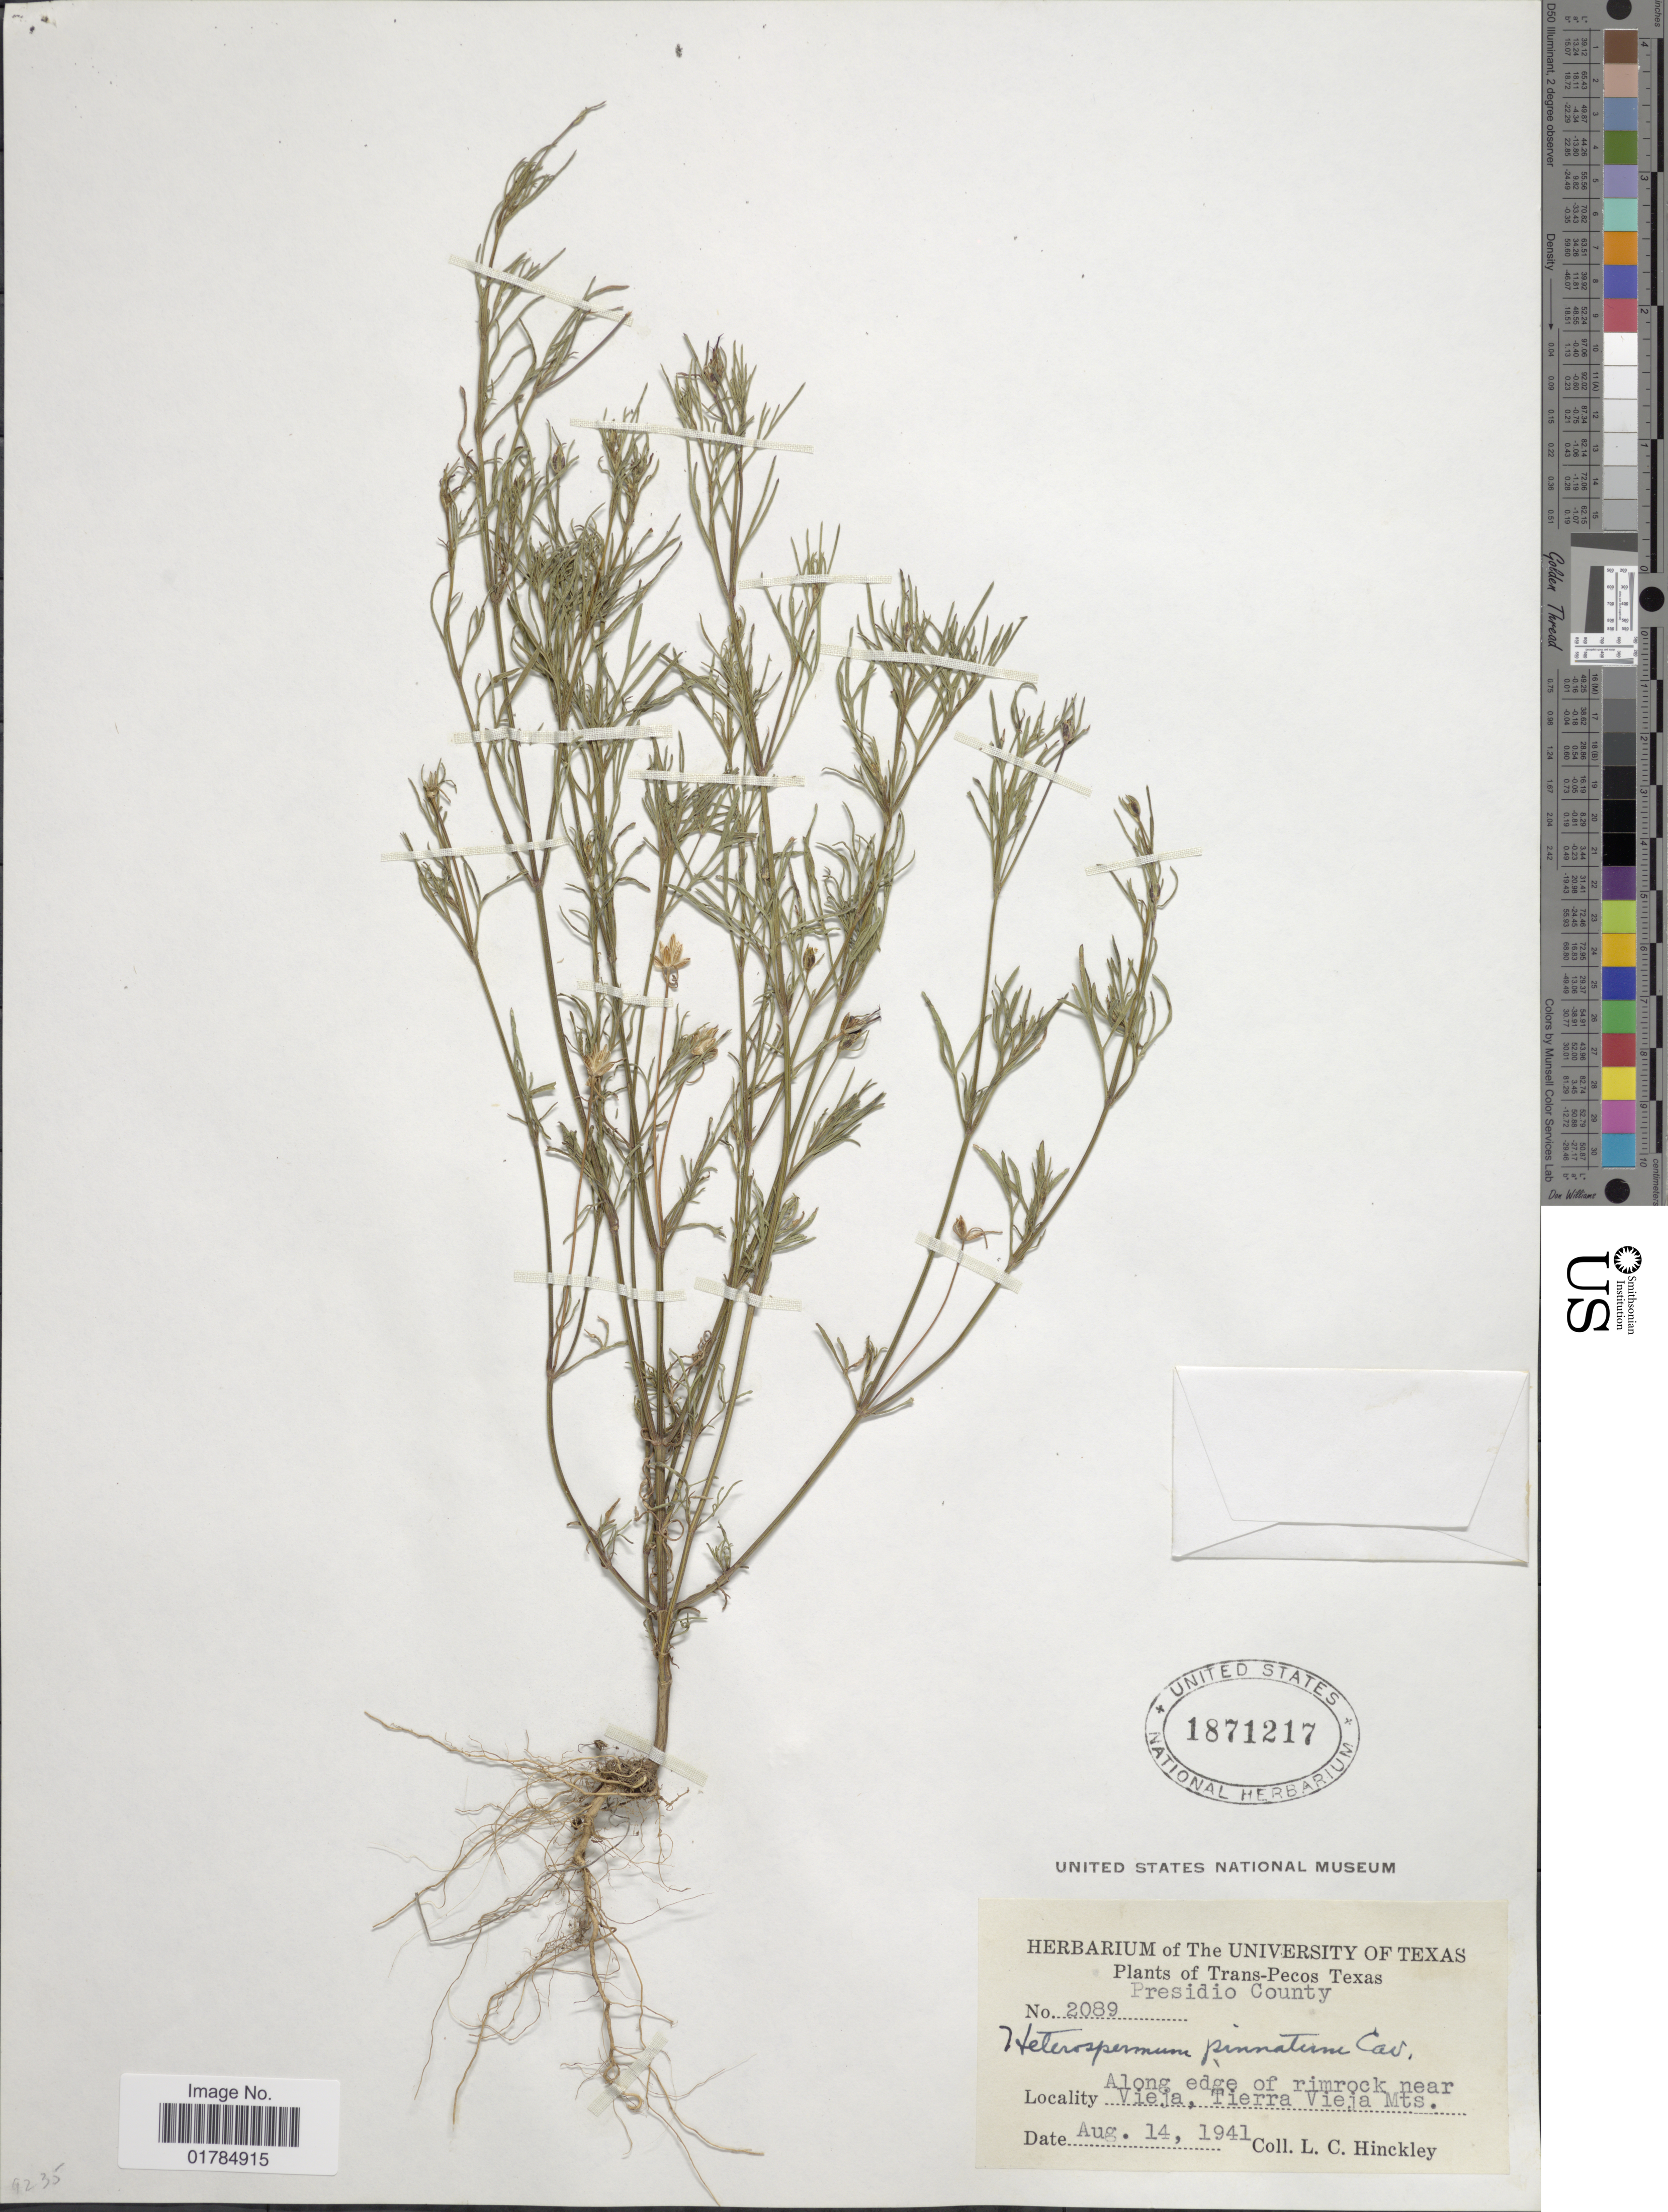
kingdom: Plantae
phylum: Tracheophyta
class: Magnoliopsida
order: Asterales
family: Asteraceae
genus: Heterosperma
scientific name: Heterosperma pinnatum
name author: Cav.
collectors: L. Hinckley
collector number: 2089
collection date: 1941-08-14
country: United States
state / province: Texas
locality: Trans-Pecos, Presidio County, Along edge of rimrock near Vieja, Tierra Vieja Mts.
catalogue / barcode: US 1871217